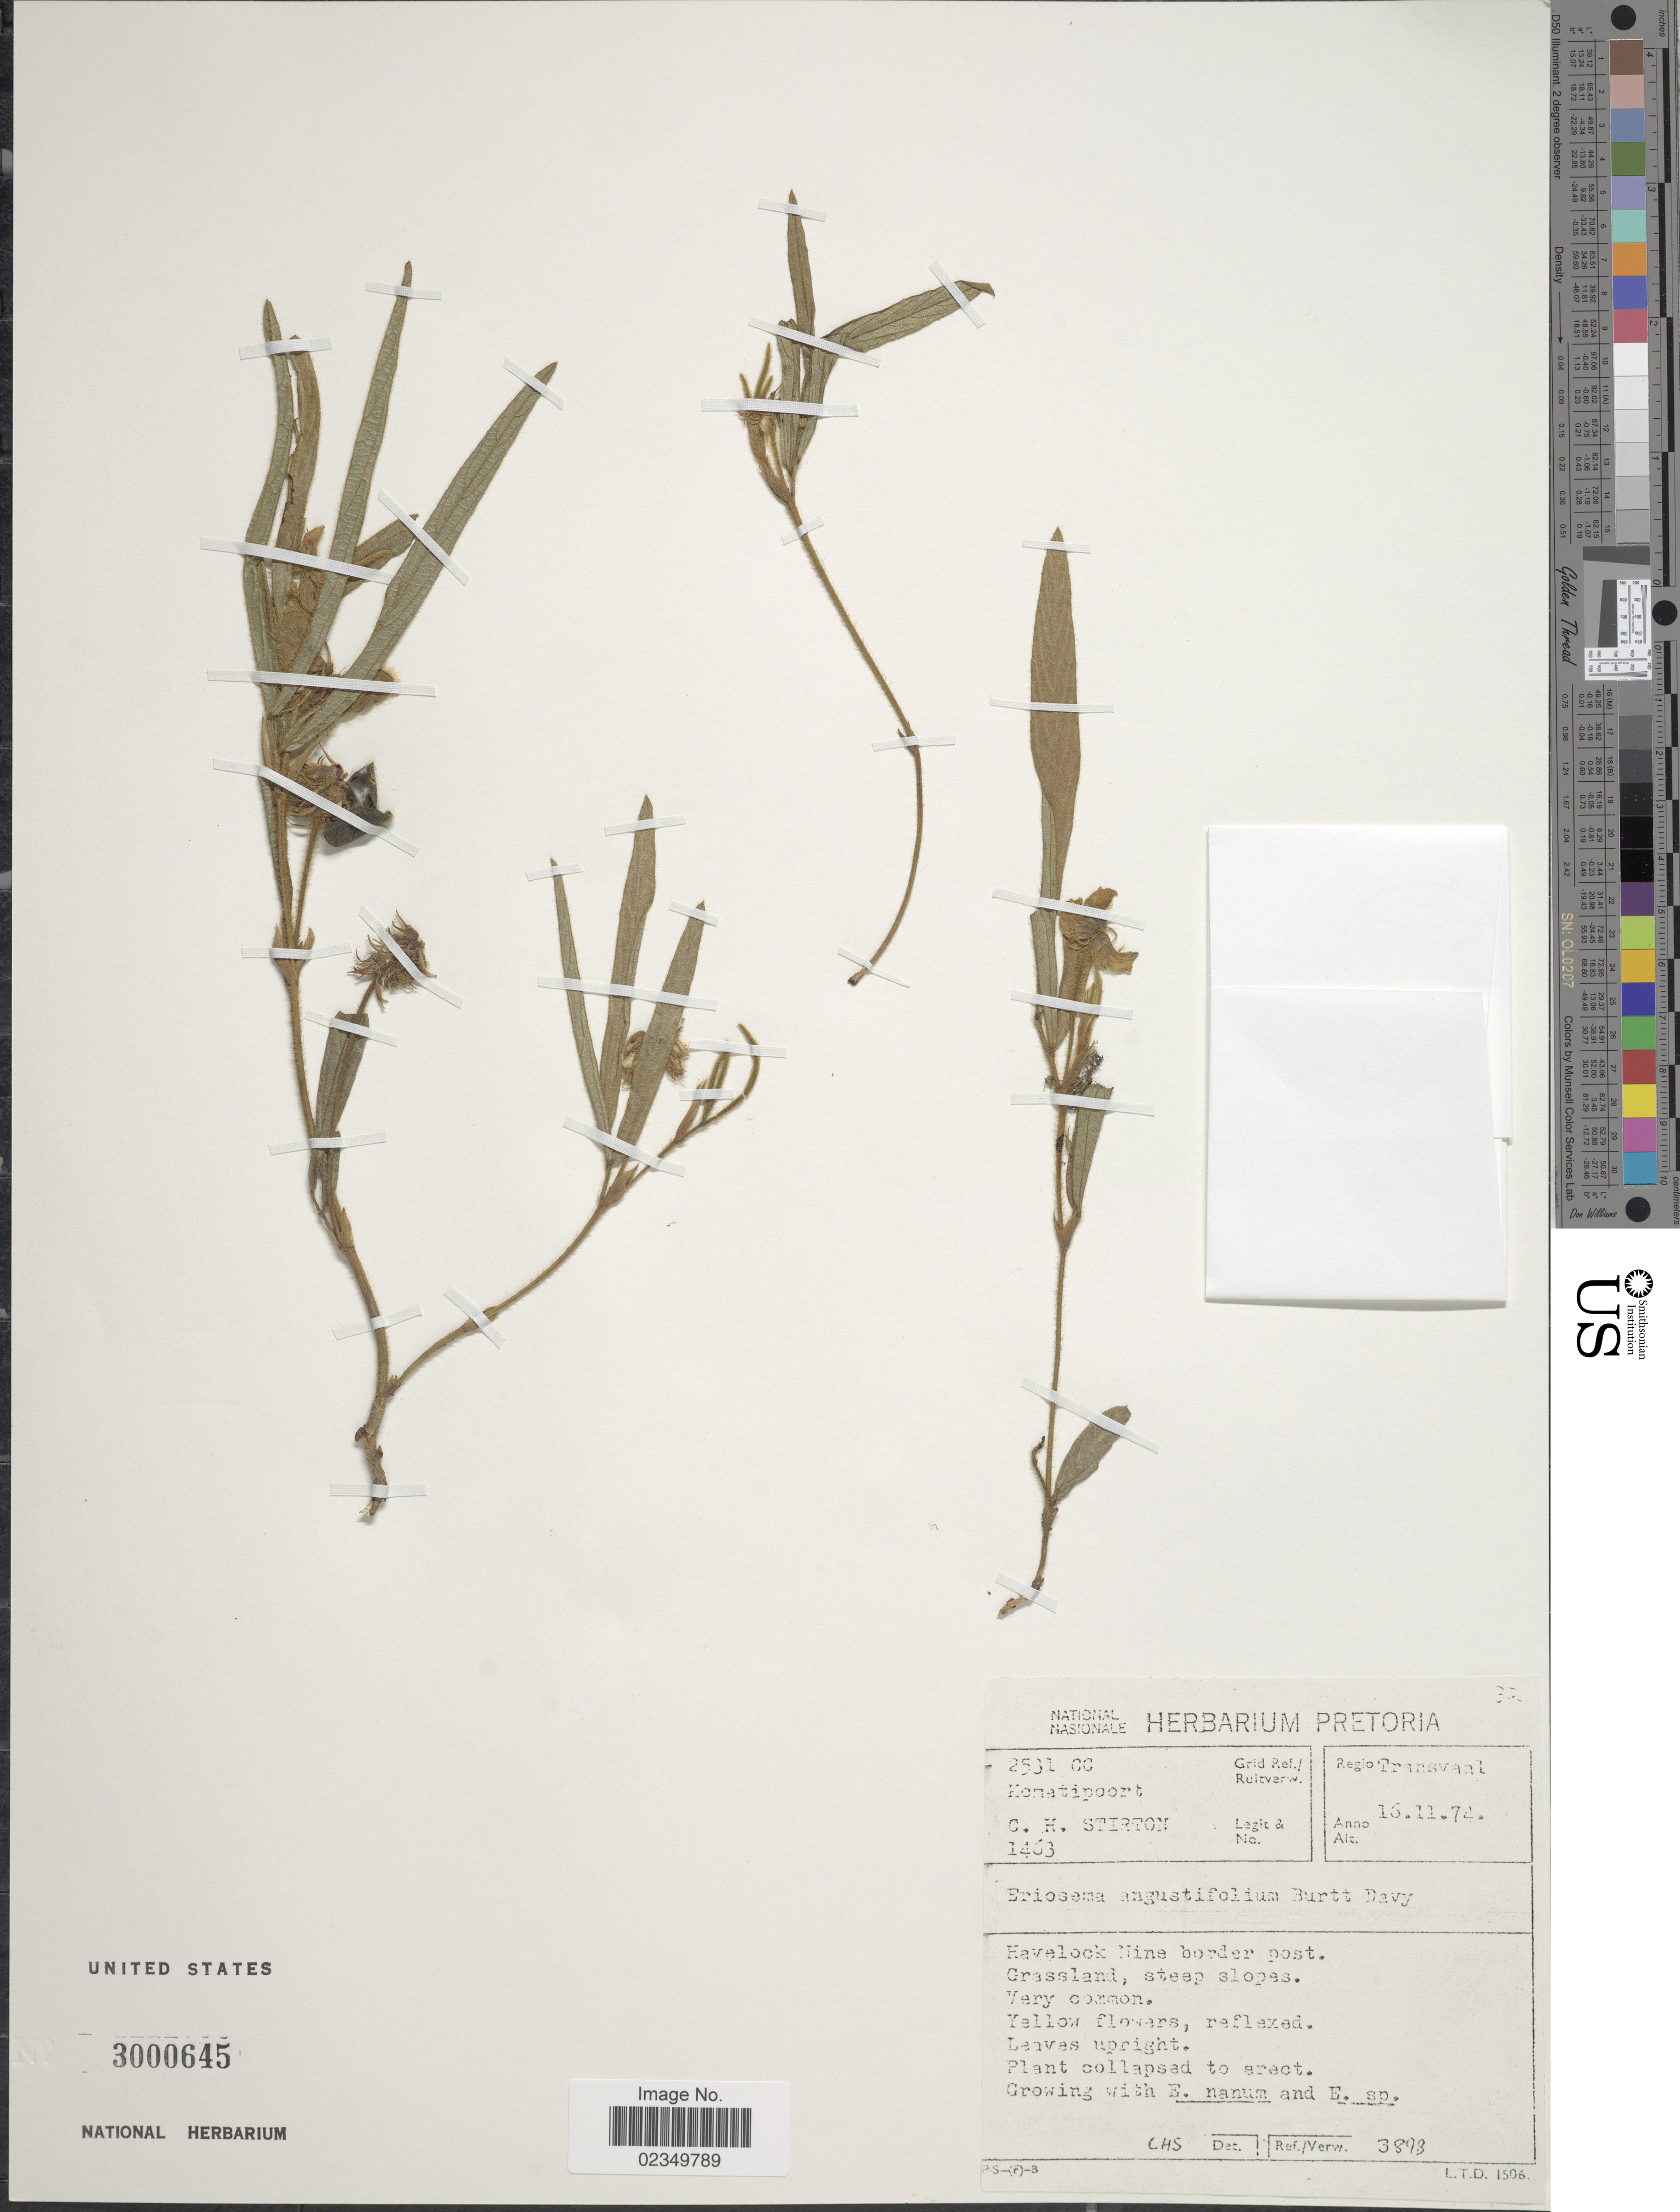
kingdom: Plantae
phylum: Tracheophyta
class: Magnoliopsida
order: Fabales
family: Fabaceae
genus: Eriosema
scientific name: Eriosema angustifolium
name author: Burtt Davy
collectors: C. H. Stirton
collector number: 1463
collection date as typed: Transcribed d/m/y: 16/11/74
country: South Africa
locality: Transvaal, Havelock Mine border post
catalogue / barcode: US 3000645